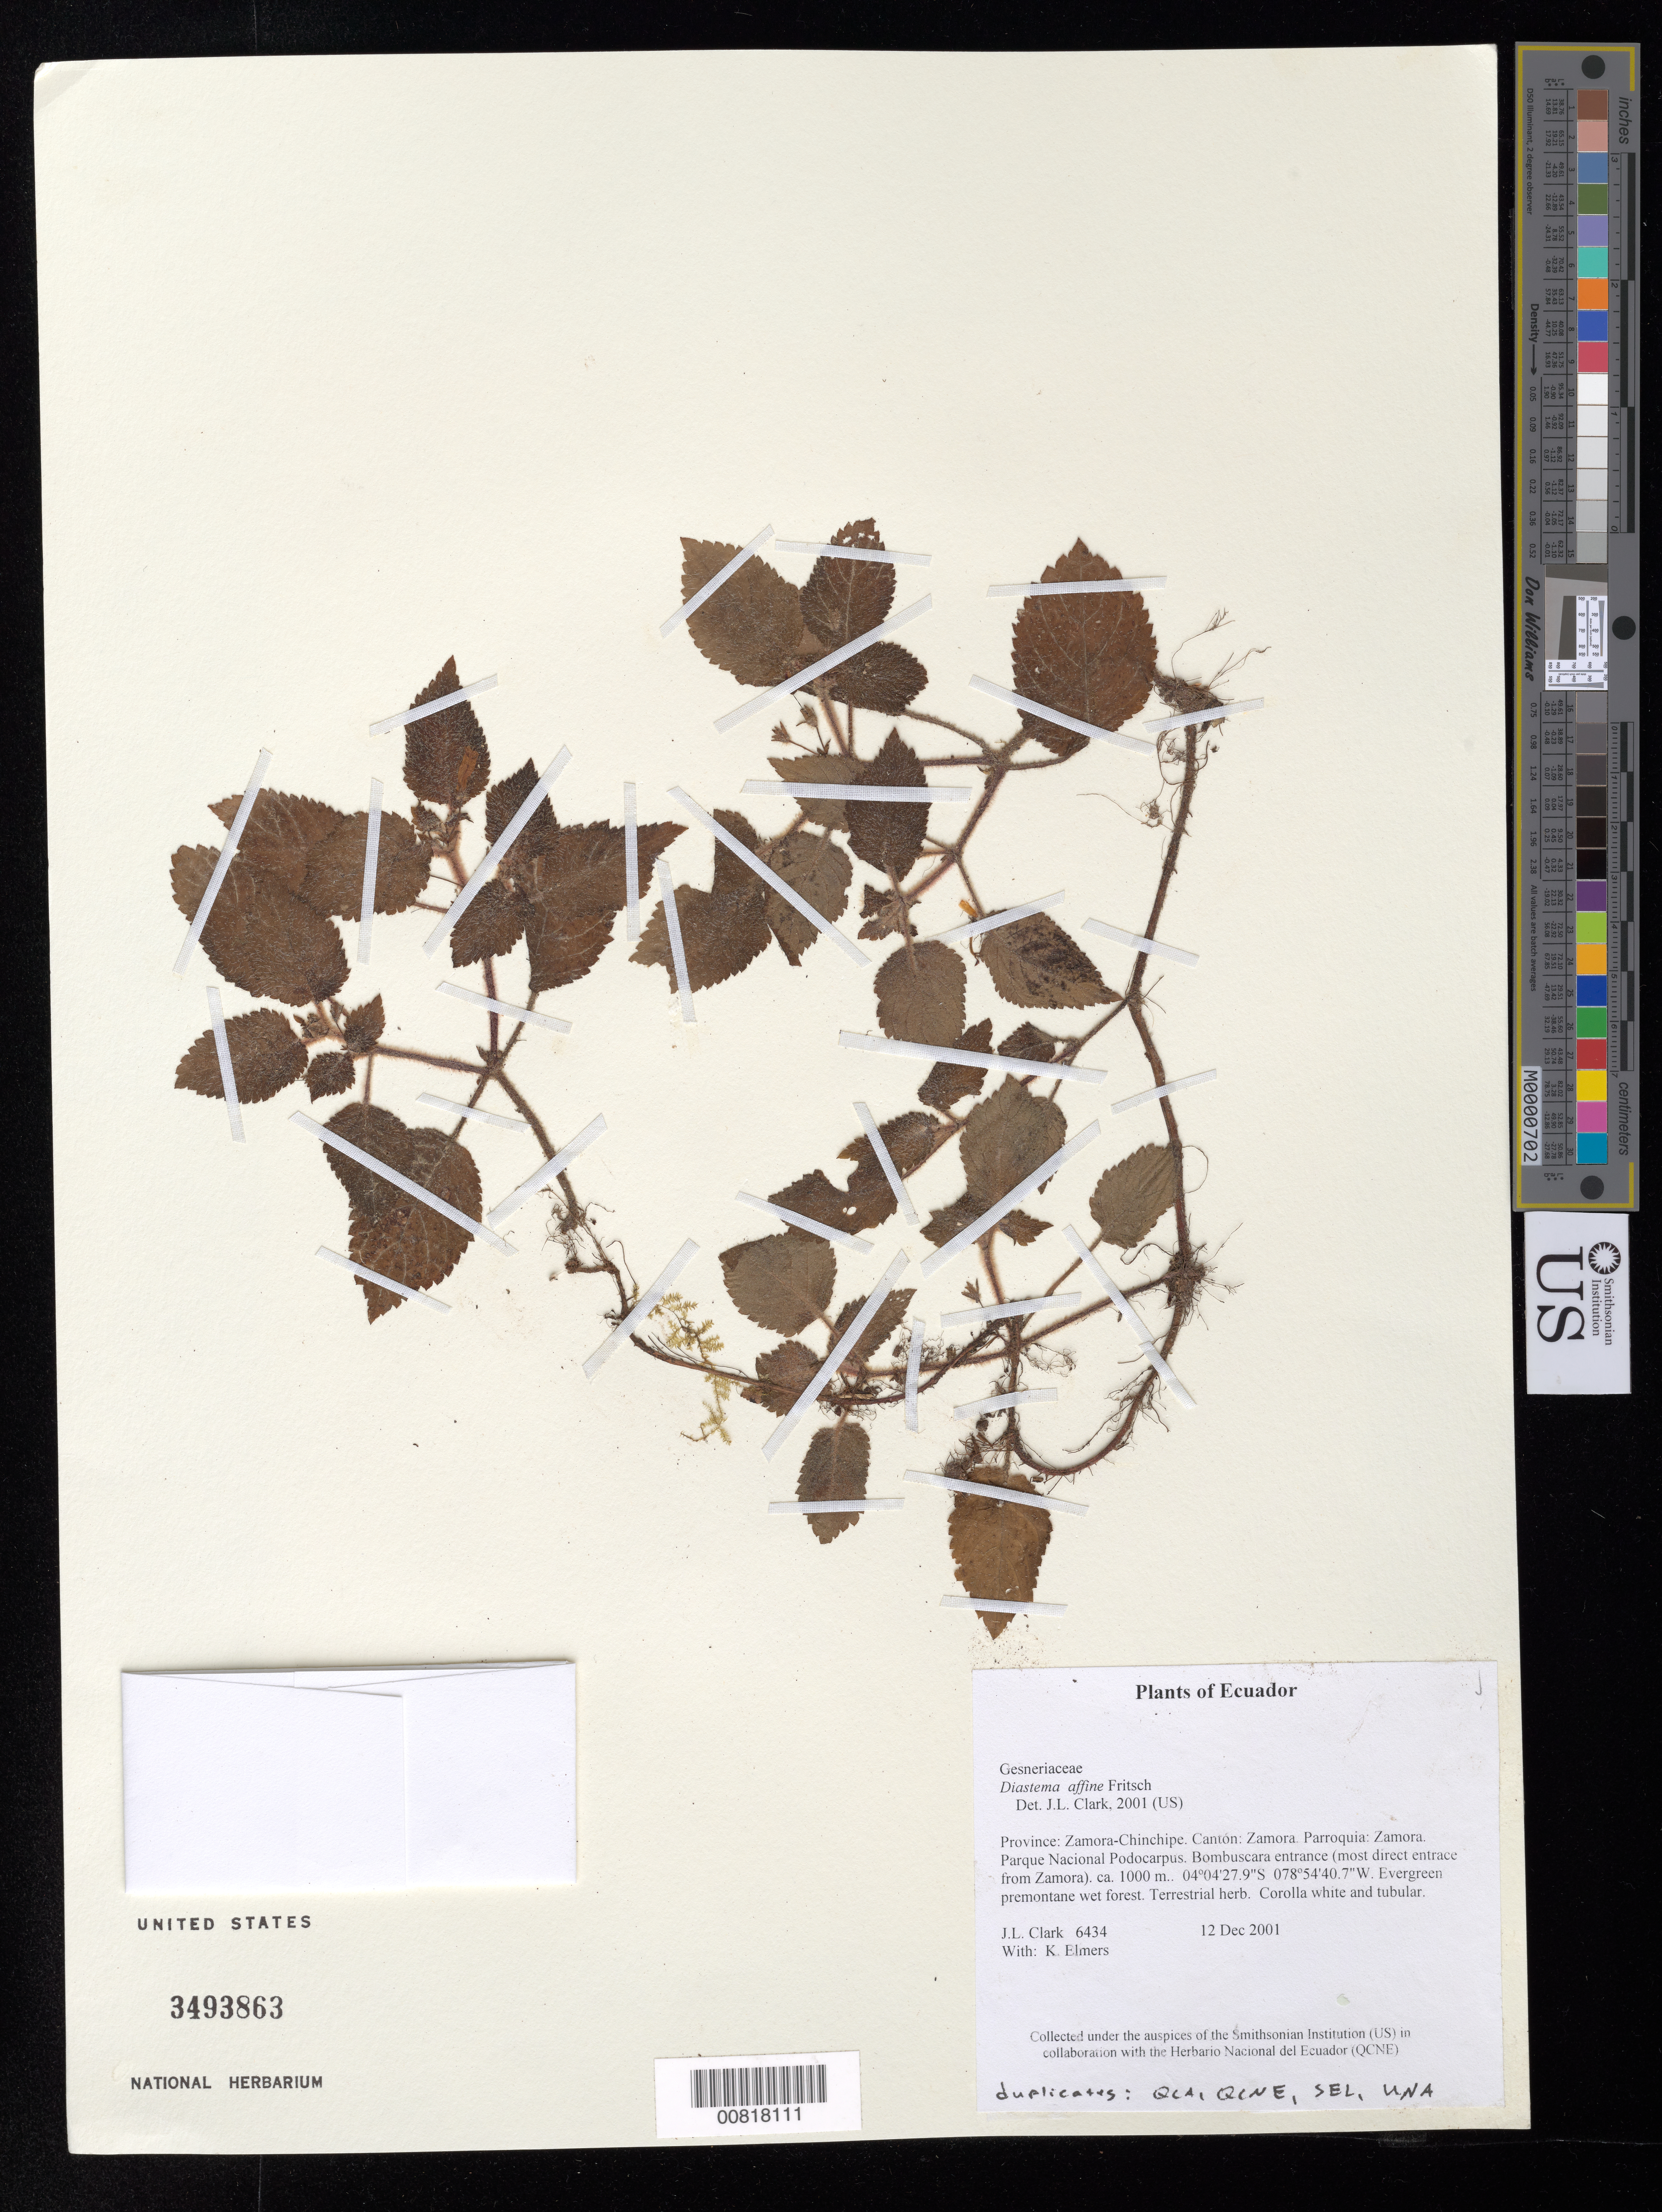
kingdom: Plantae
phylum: Tracheophyta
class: Magnoliopsida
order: Lamiales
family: Gesneriaceae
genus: Diastema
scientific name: Diastema affine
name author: Fritsch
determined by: Clark, J. L., (SEL), The Marie Selby Botanical Garden (UNITED STATES)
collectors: J. L. Clark & K. Elmers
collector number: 6434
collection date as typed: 12 Dec 2001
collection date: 2001-12-12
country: Ecuador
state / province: Zamora-Chinchipe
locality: Zamora. Parroquia: Zamora. Parque Nacional Podocarpus. Bombuscara entrance (most direct entrace from Zamora).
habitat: Evergreen premontane wet forest.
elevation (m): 1000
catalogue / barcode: US 3493863